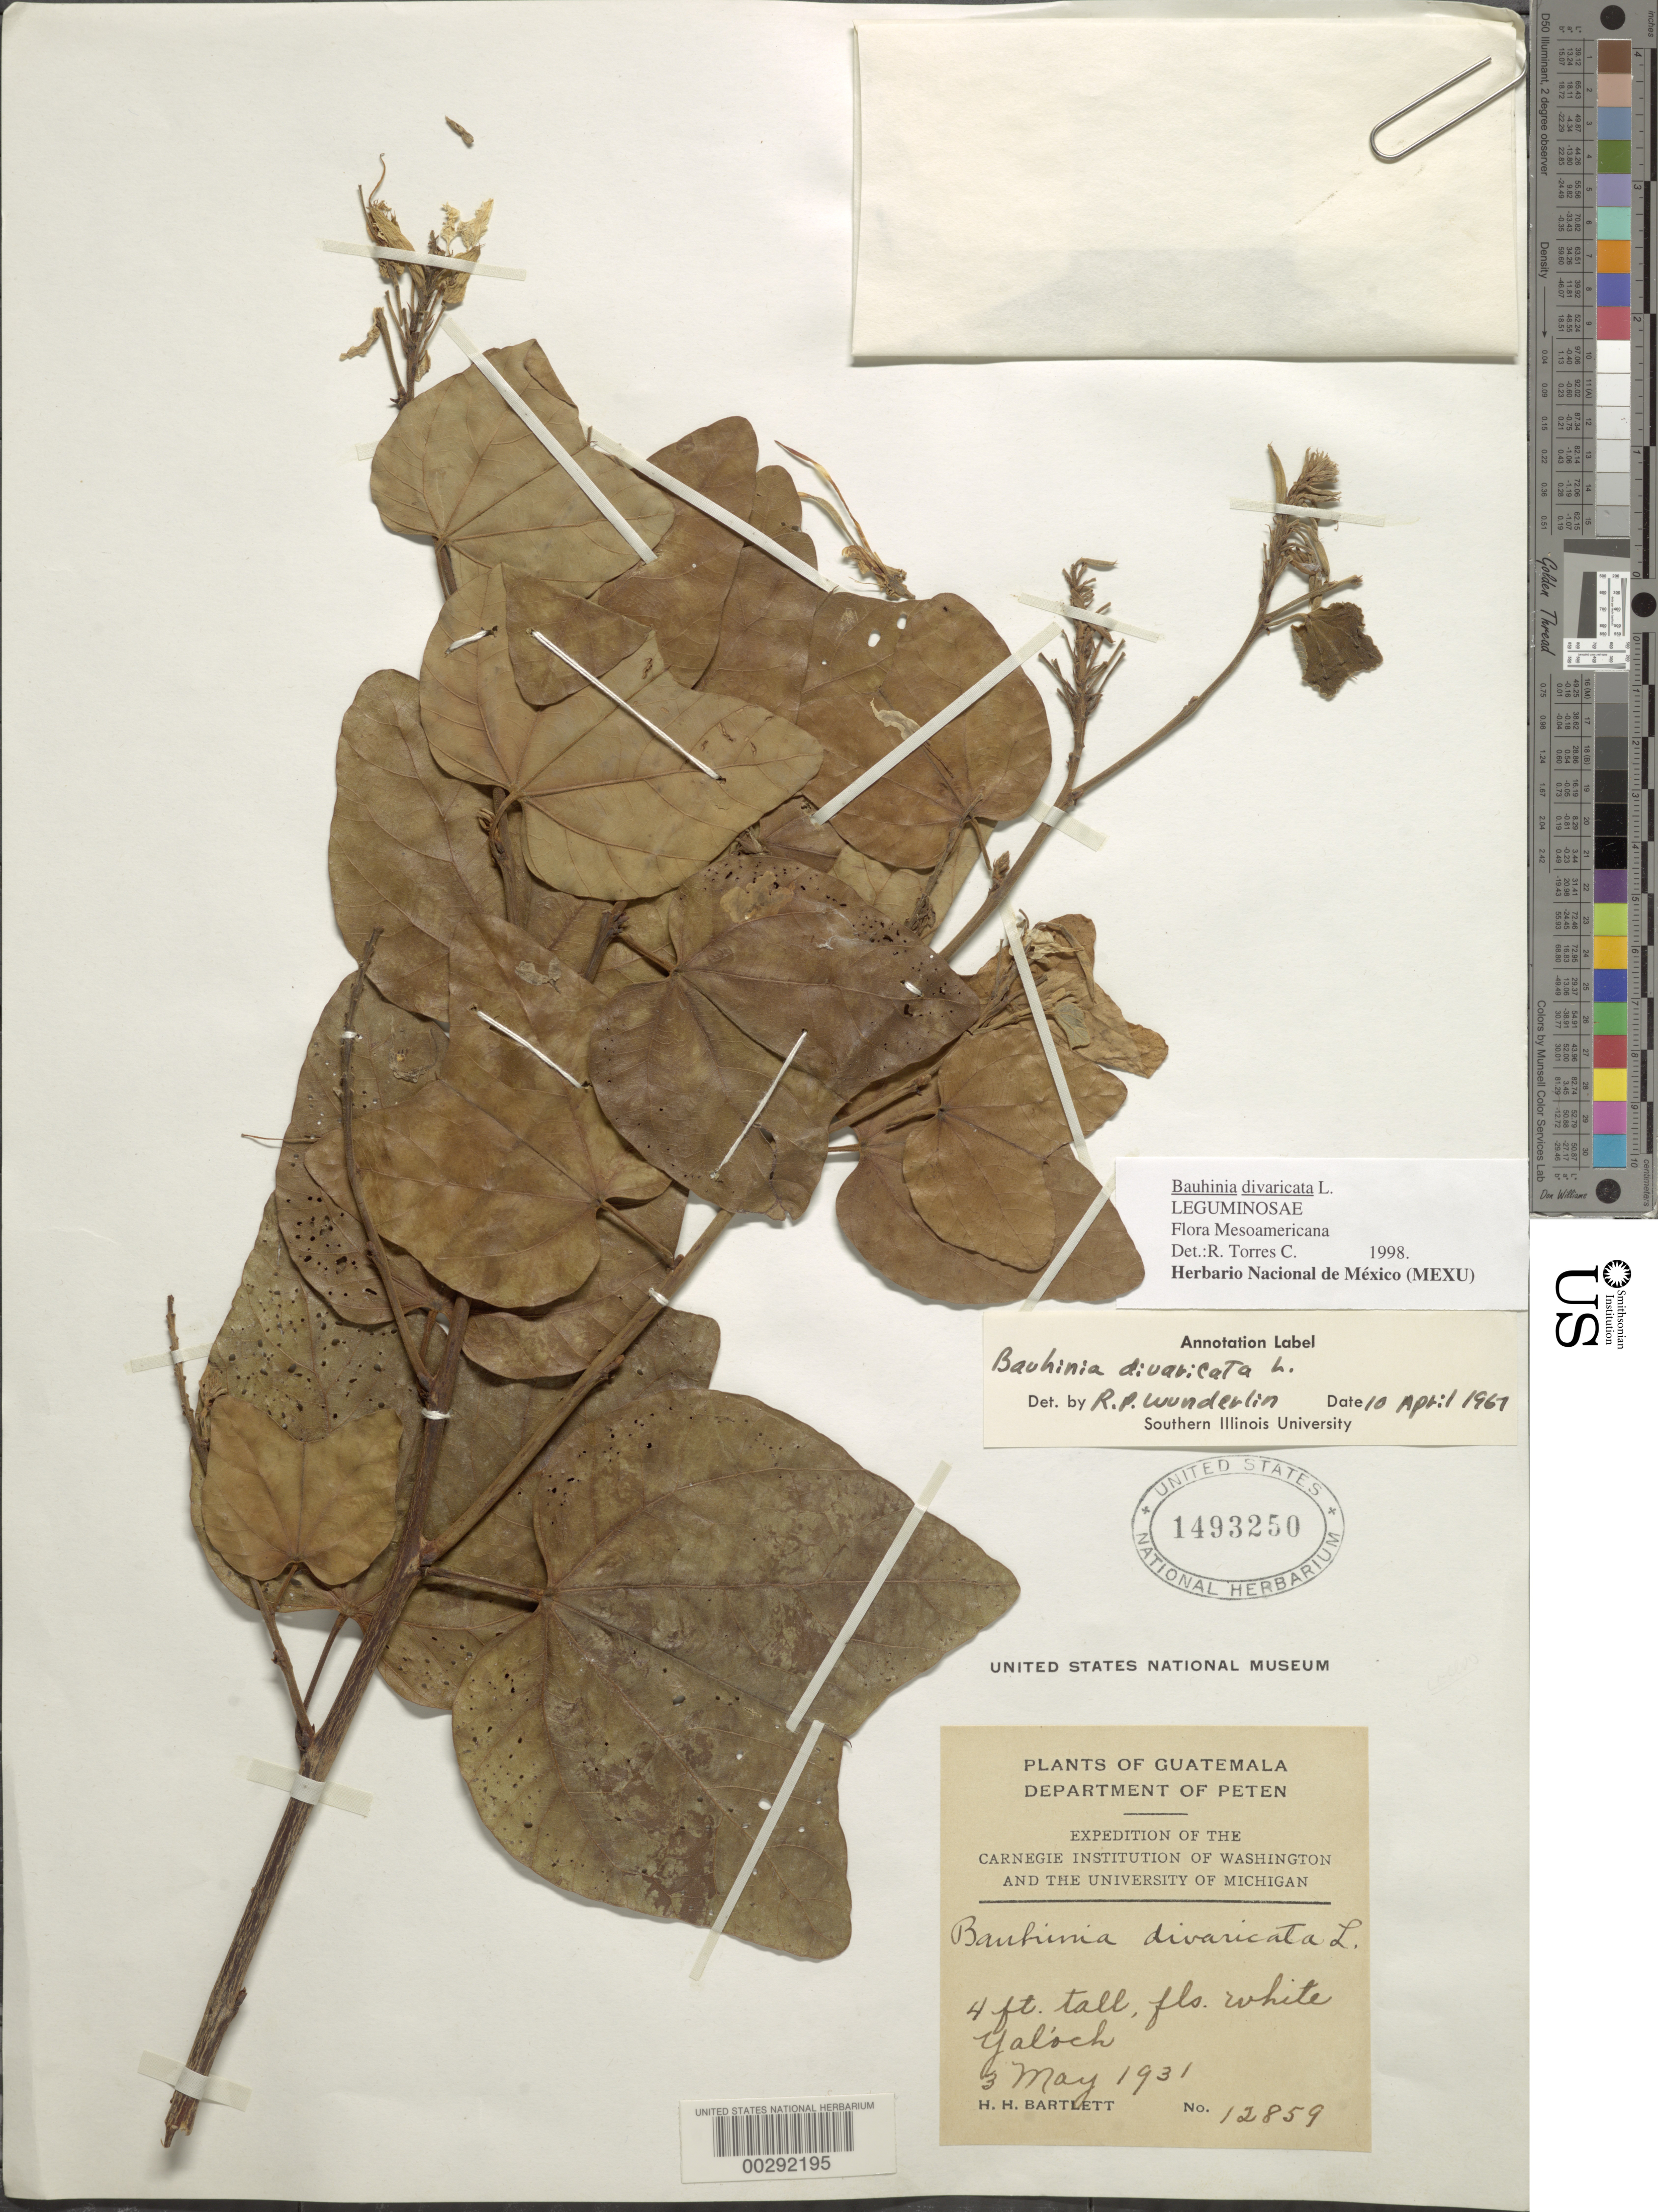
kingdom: Plantae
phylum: Tracheophyta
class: Magnoliopsida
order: Fabales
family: Fabaceae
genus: Bauhinia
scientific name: Bauhinia divaricata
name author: L.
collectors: H. H. Bartlett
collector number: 12859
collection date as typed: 03 May 1931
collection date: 1931-05-03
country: Guatemala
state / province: El Petén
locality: Yaloch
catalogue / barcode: US 1493250